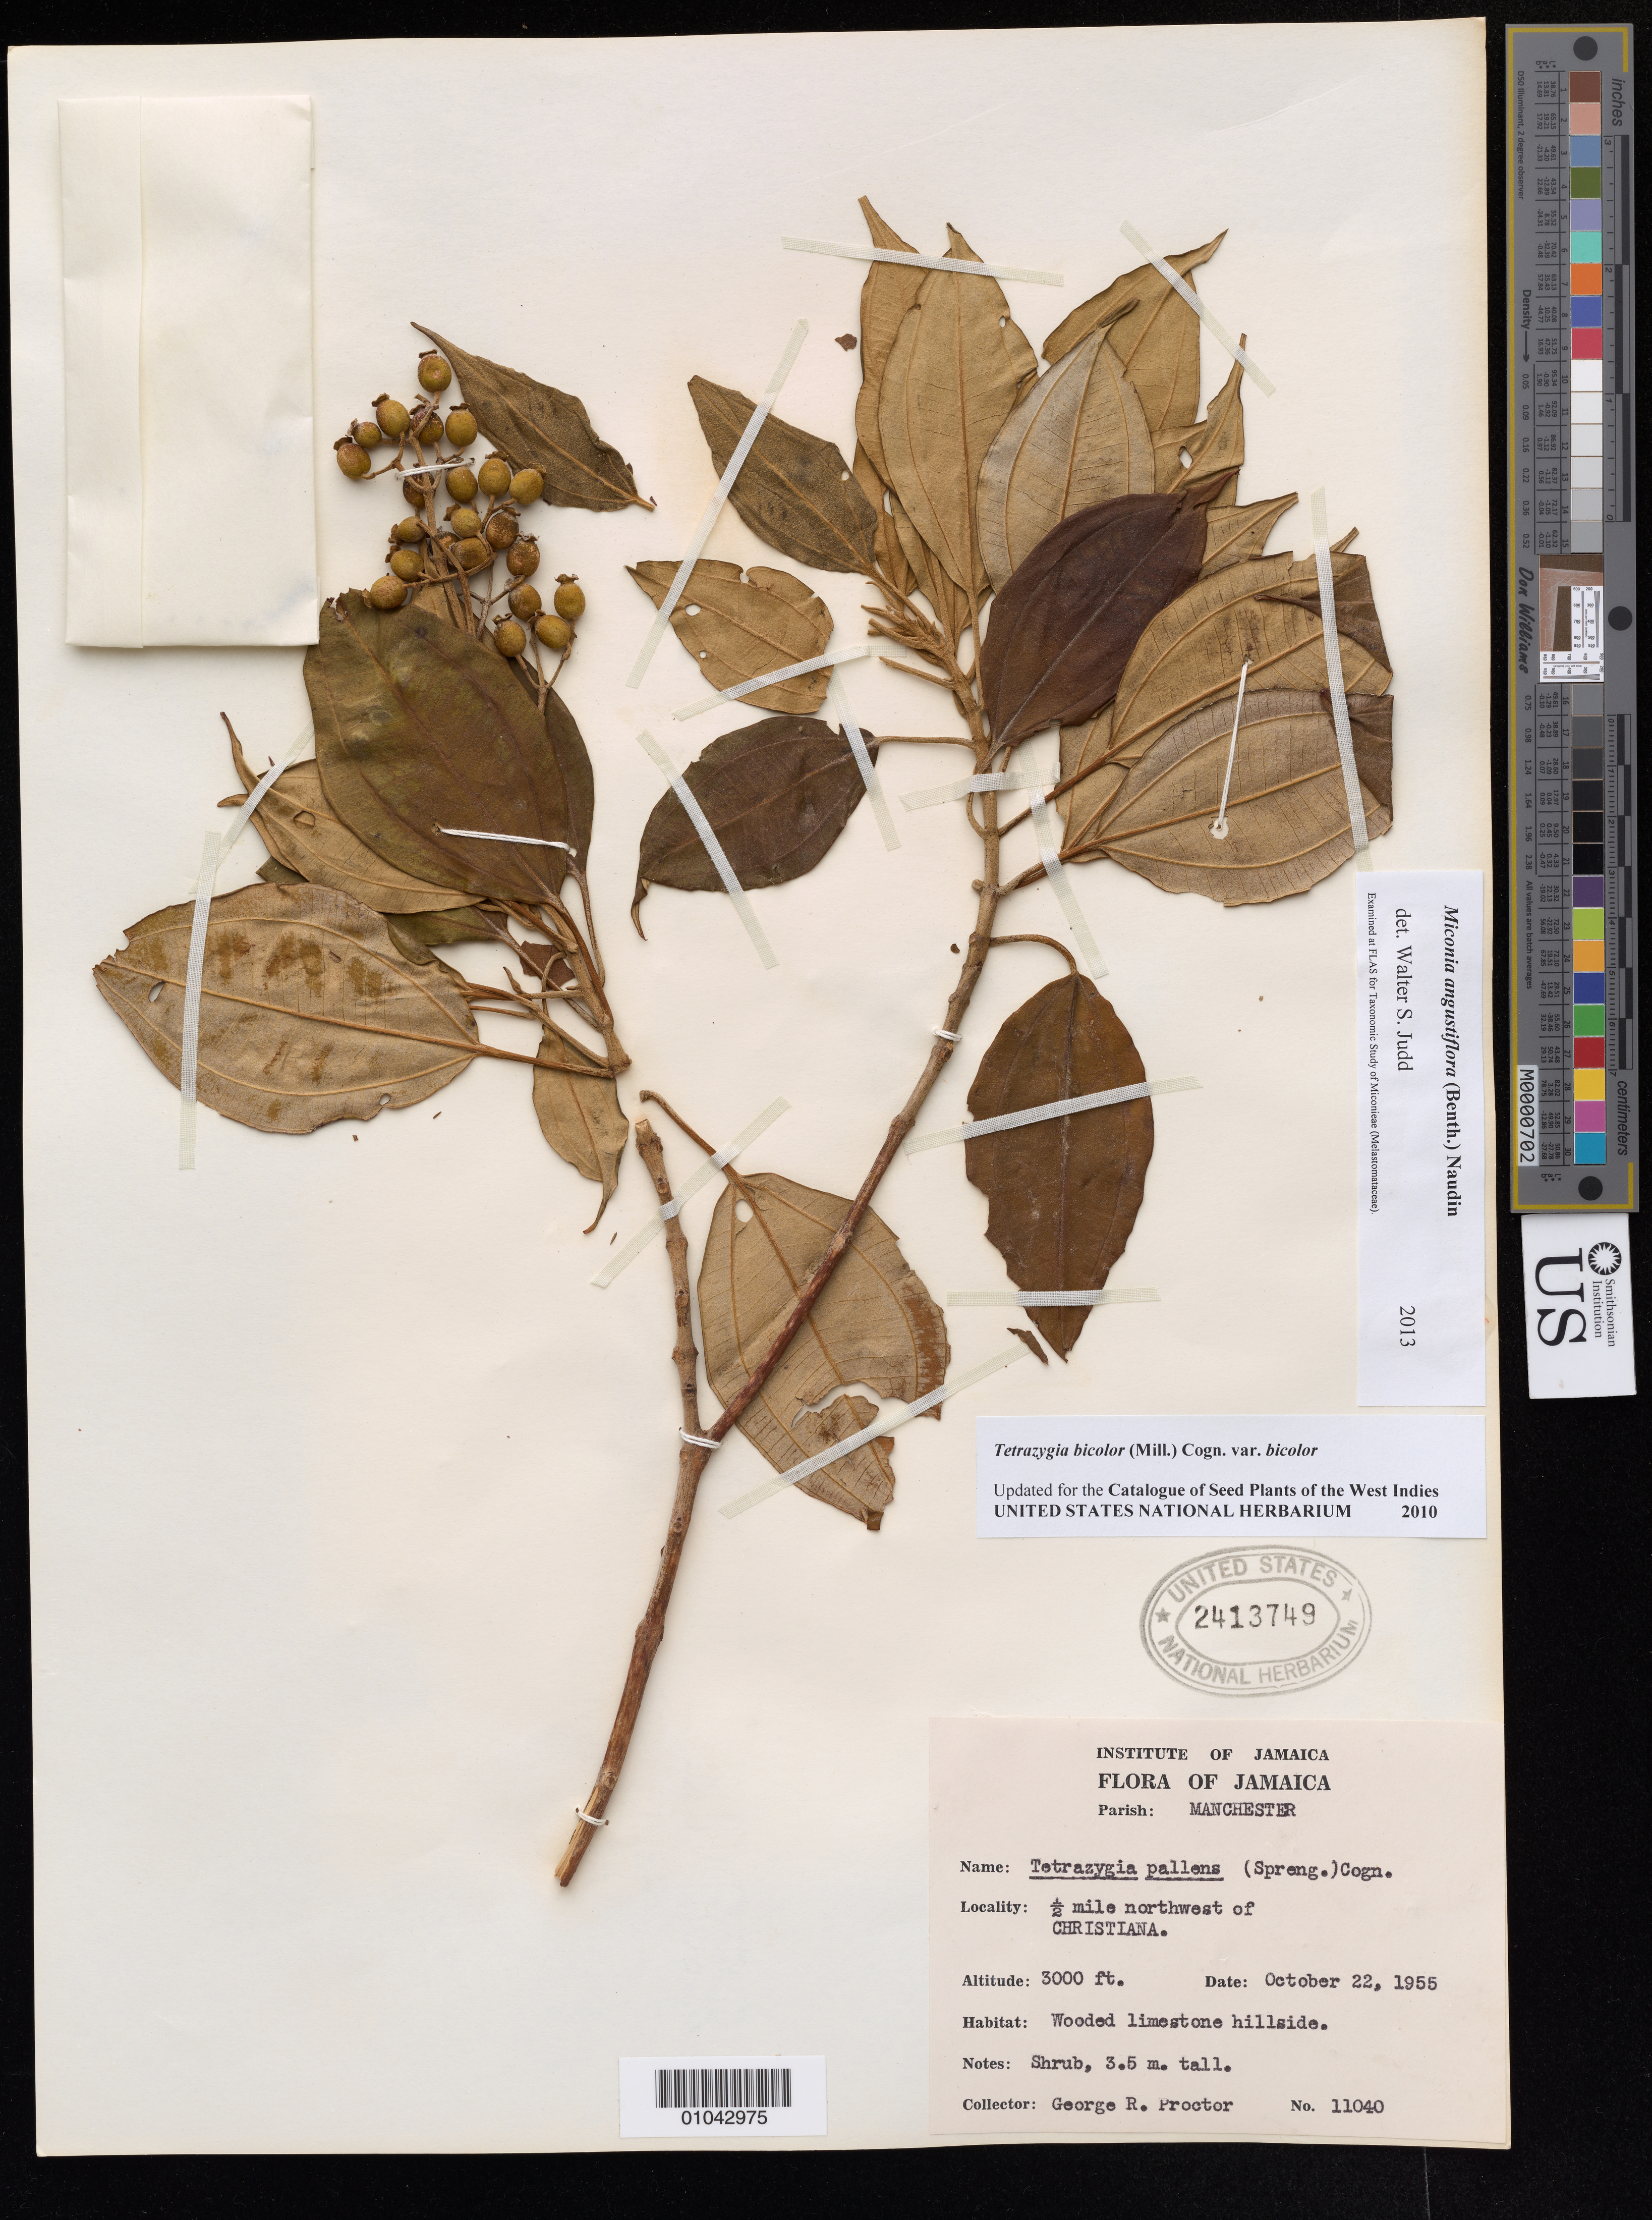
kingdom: Plantae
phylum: Tracheophyta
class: Magnoliopsida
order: Myrtales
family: Melastomataceae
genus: Miconia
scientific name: Miconia angustilamina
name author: (Judd & Skean) Judd & Ionta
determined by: Judd, Walter S.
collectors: G. R. Proctor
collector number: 11040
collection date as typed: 22 Oct 1955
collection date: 1955-10-22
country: Jamaica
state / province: Manchester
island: Jamaica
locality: Christiana, 0.5 mile northwest of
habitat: Wooded limestone hillside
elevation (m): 914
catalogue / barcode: US 2413749